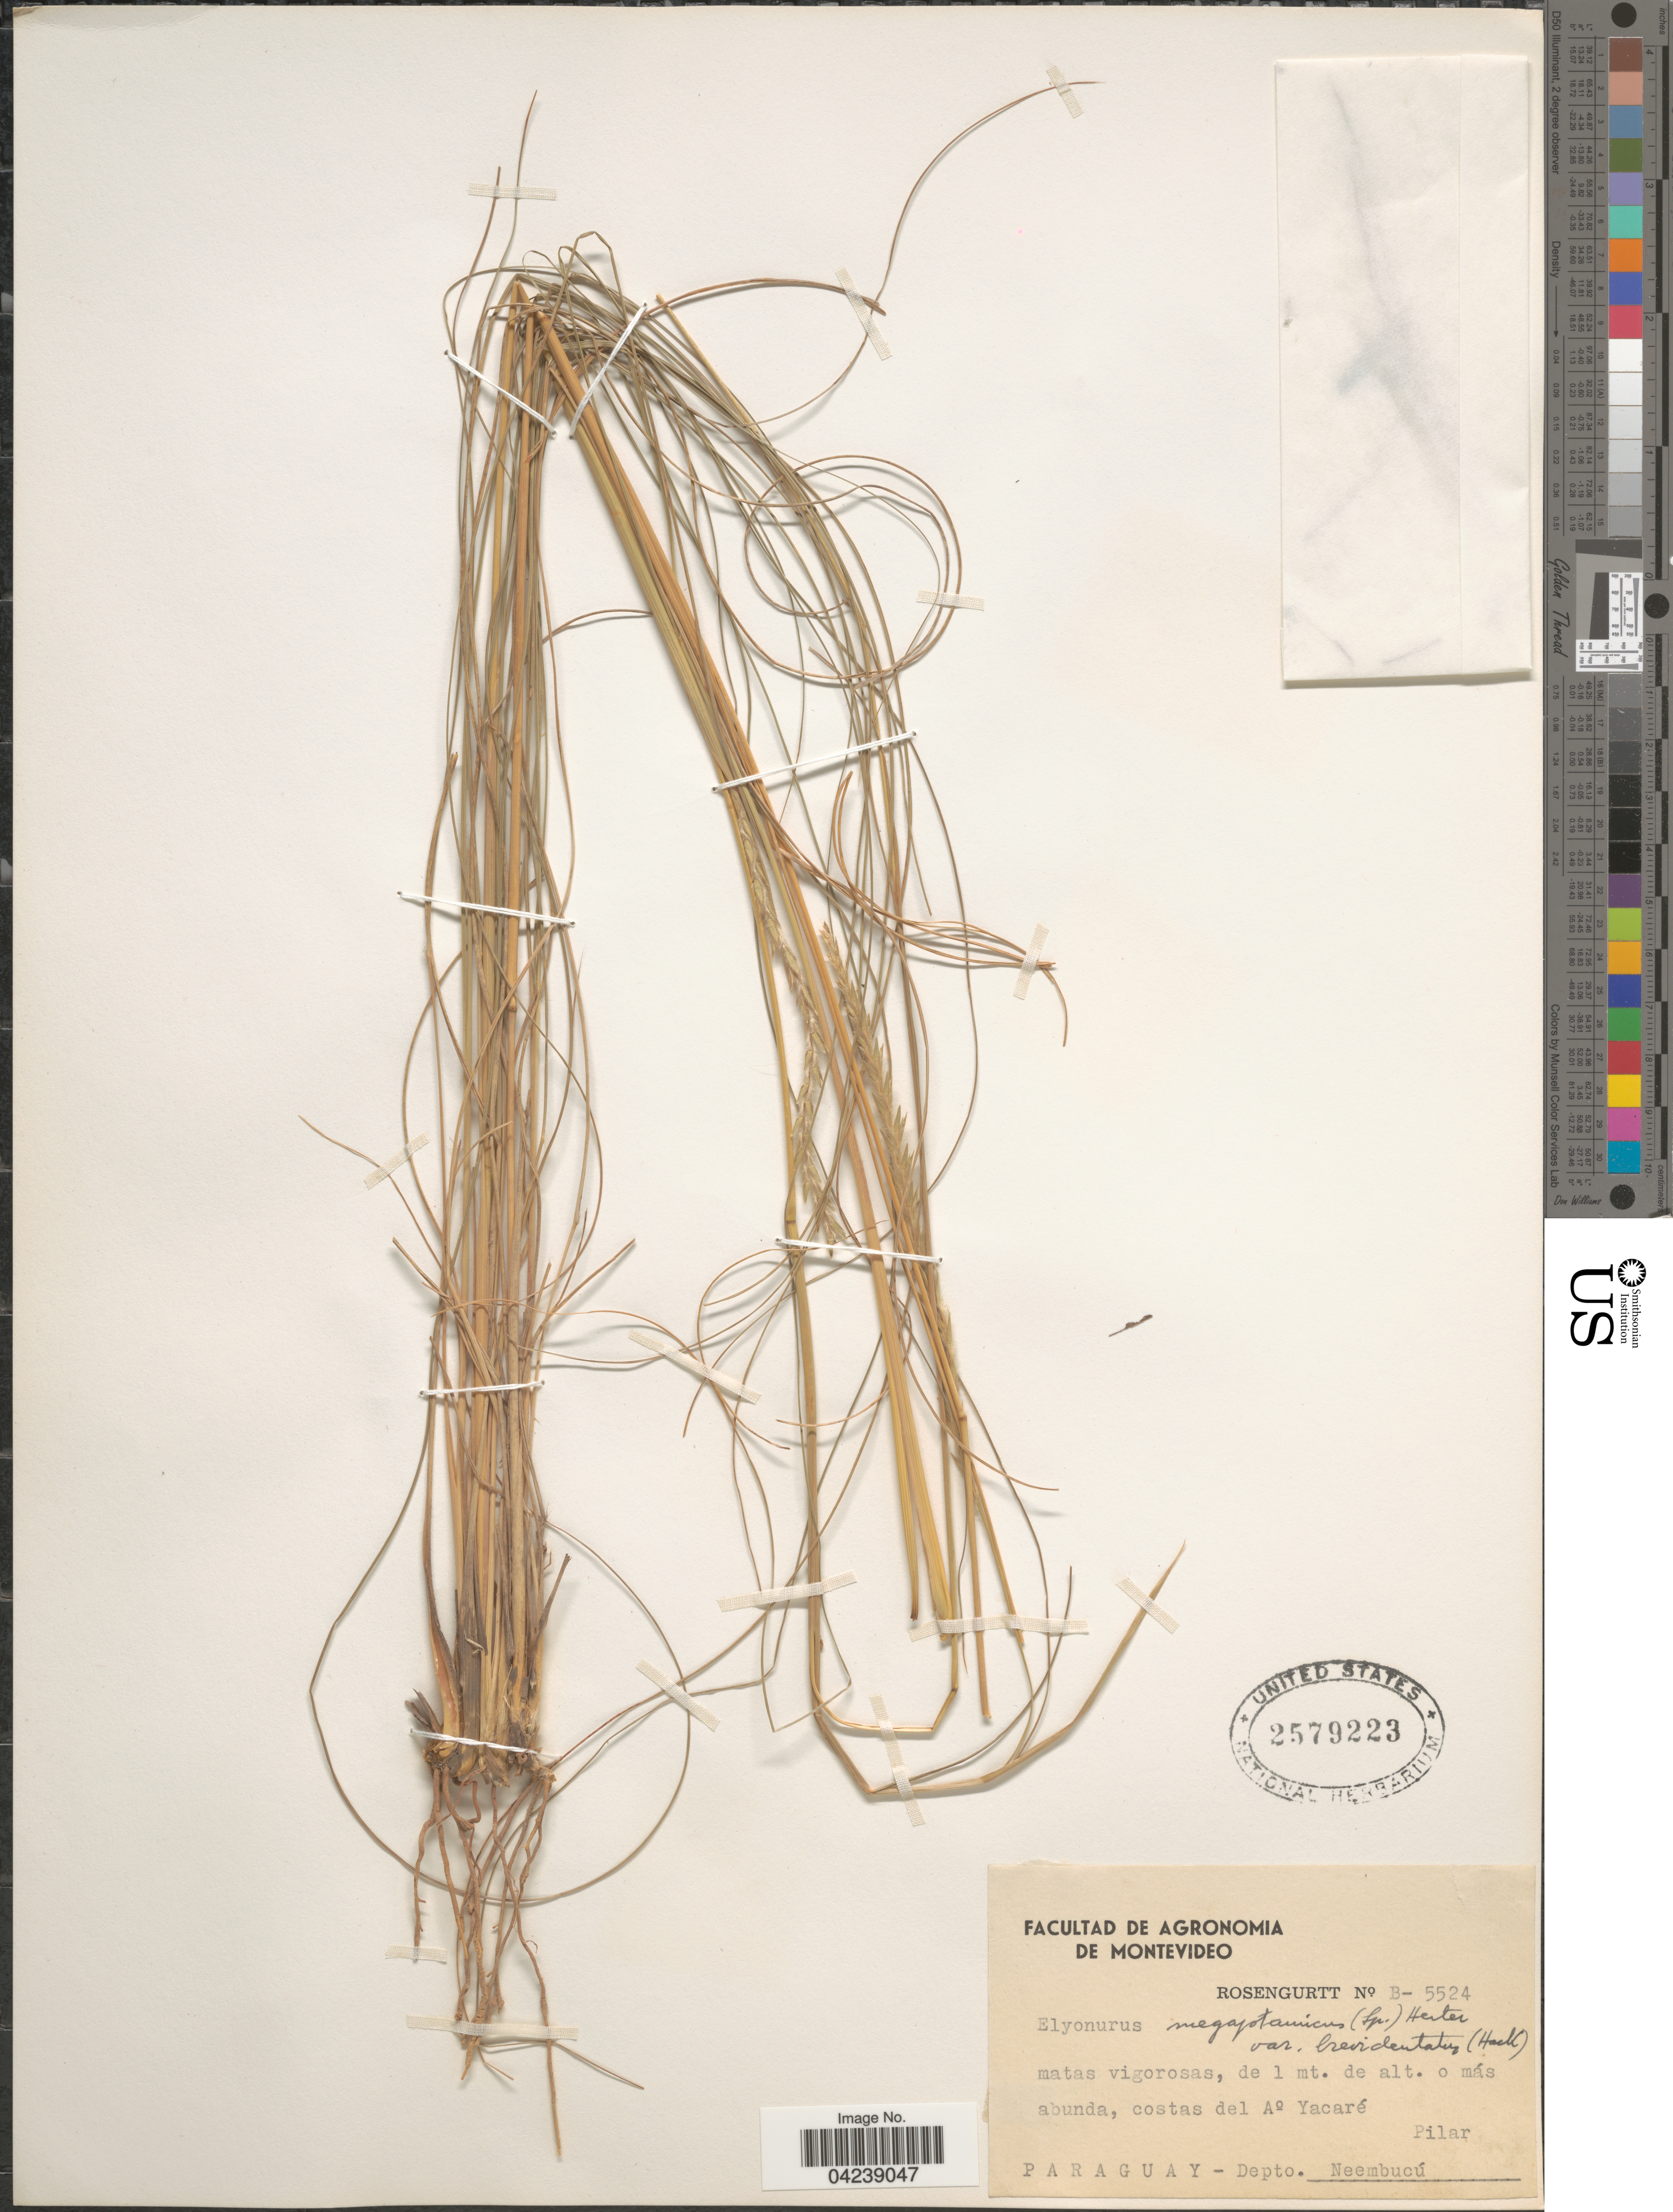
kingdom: Plantae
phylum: Tracheophyta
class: Liliopsida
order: Poales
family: Poaceae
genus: Elionurus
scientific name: Elionurus muticus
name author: (Spreng.) Kuntze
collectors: Rosengurtt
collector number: B-5524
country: Paraguay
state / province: Neembucu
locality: Costas del A° Yacaré. Pilar. Depto. Neembucú.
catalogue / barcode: US 2579223